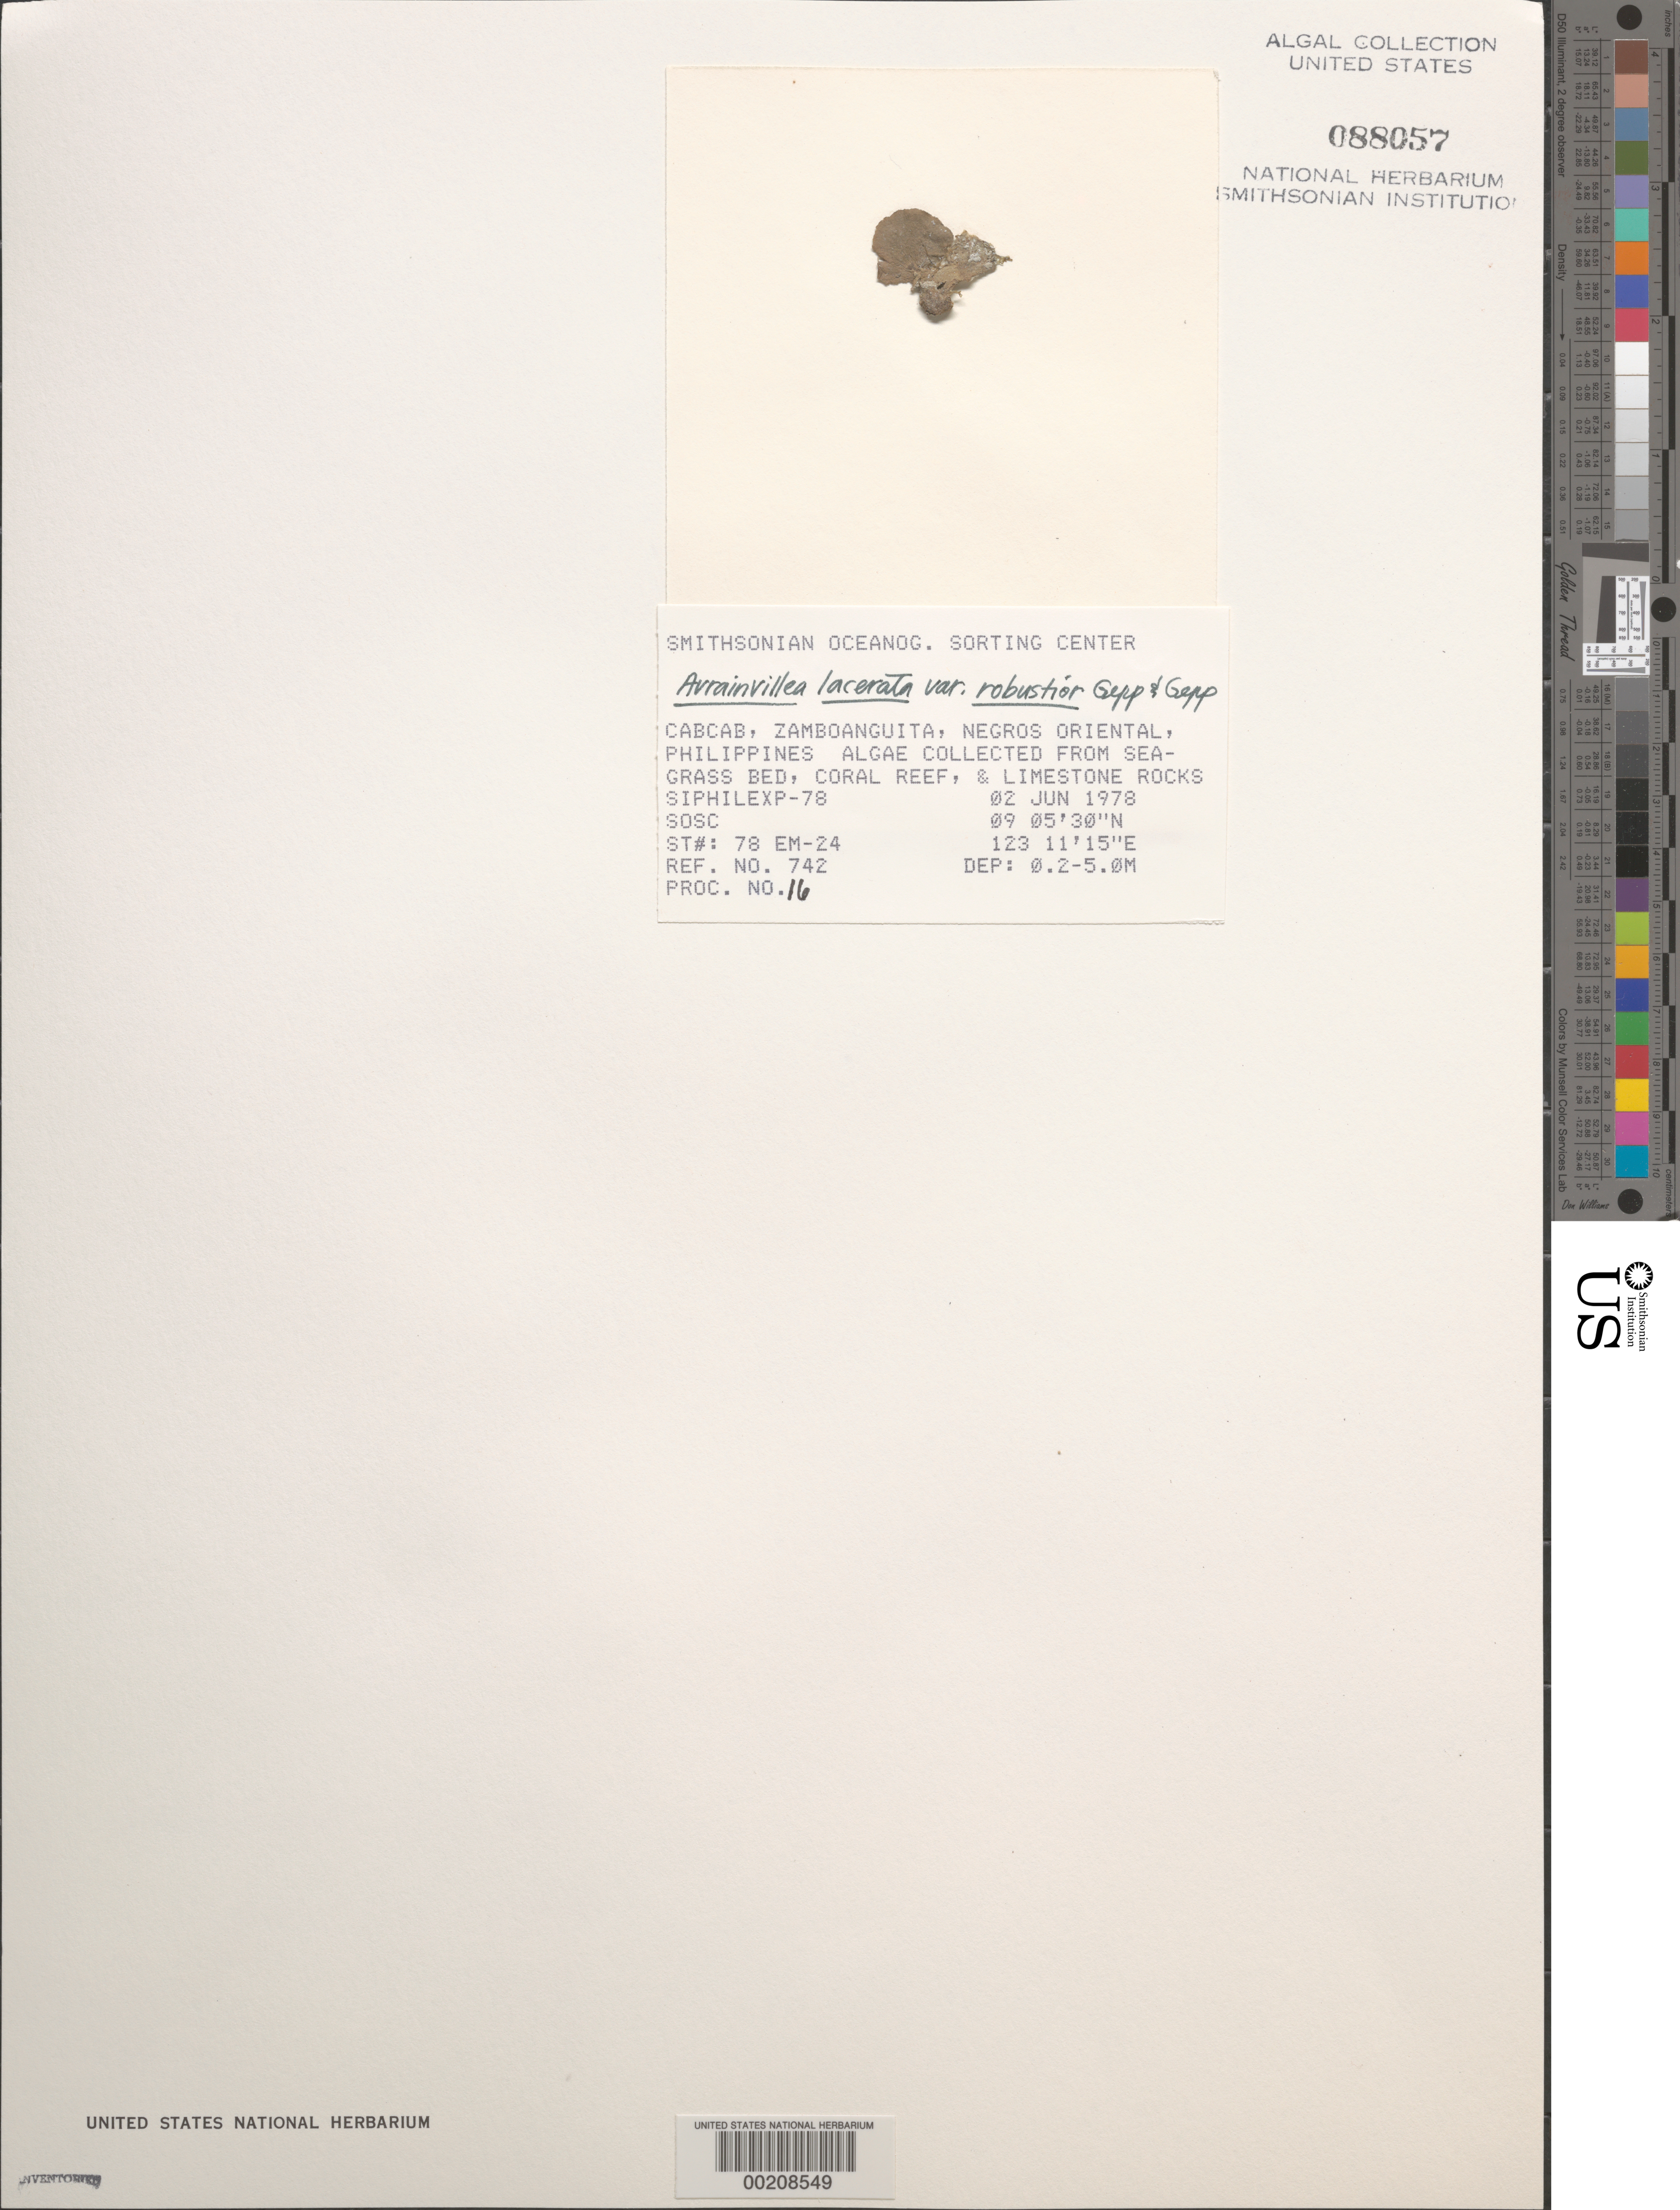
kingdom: Plantae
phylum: Chlorophyta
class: Ulvophyceae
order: Bryopsidales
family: Dichotomosiphonaceae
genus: Avrainvillea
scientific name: Avrainvillea lacerata var. robustior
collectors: SOSC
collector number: Station 78 Em-24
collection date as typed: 02 Jun 1978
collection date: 1978-06-02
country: Philippines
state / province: Central Visayas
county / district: Negros Oriental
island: Negros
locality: Cabcab, Zamboanguita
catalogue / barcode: US 88057